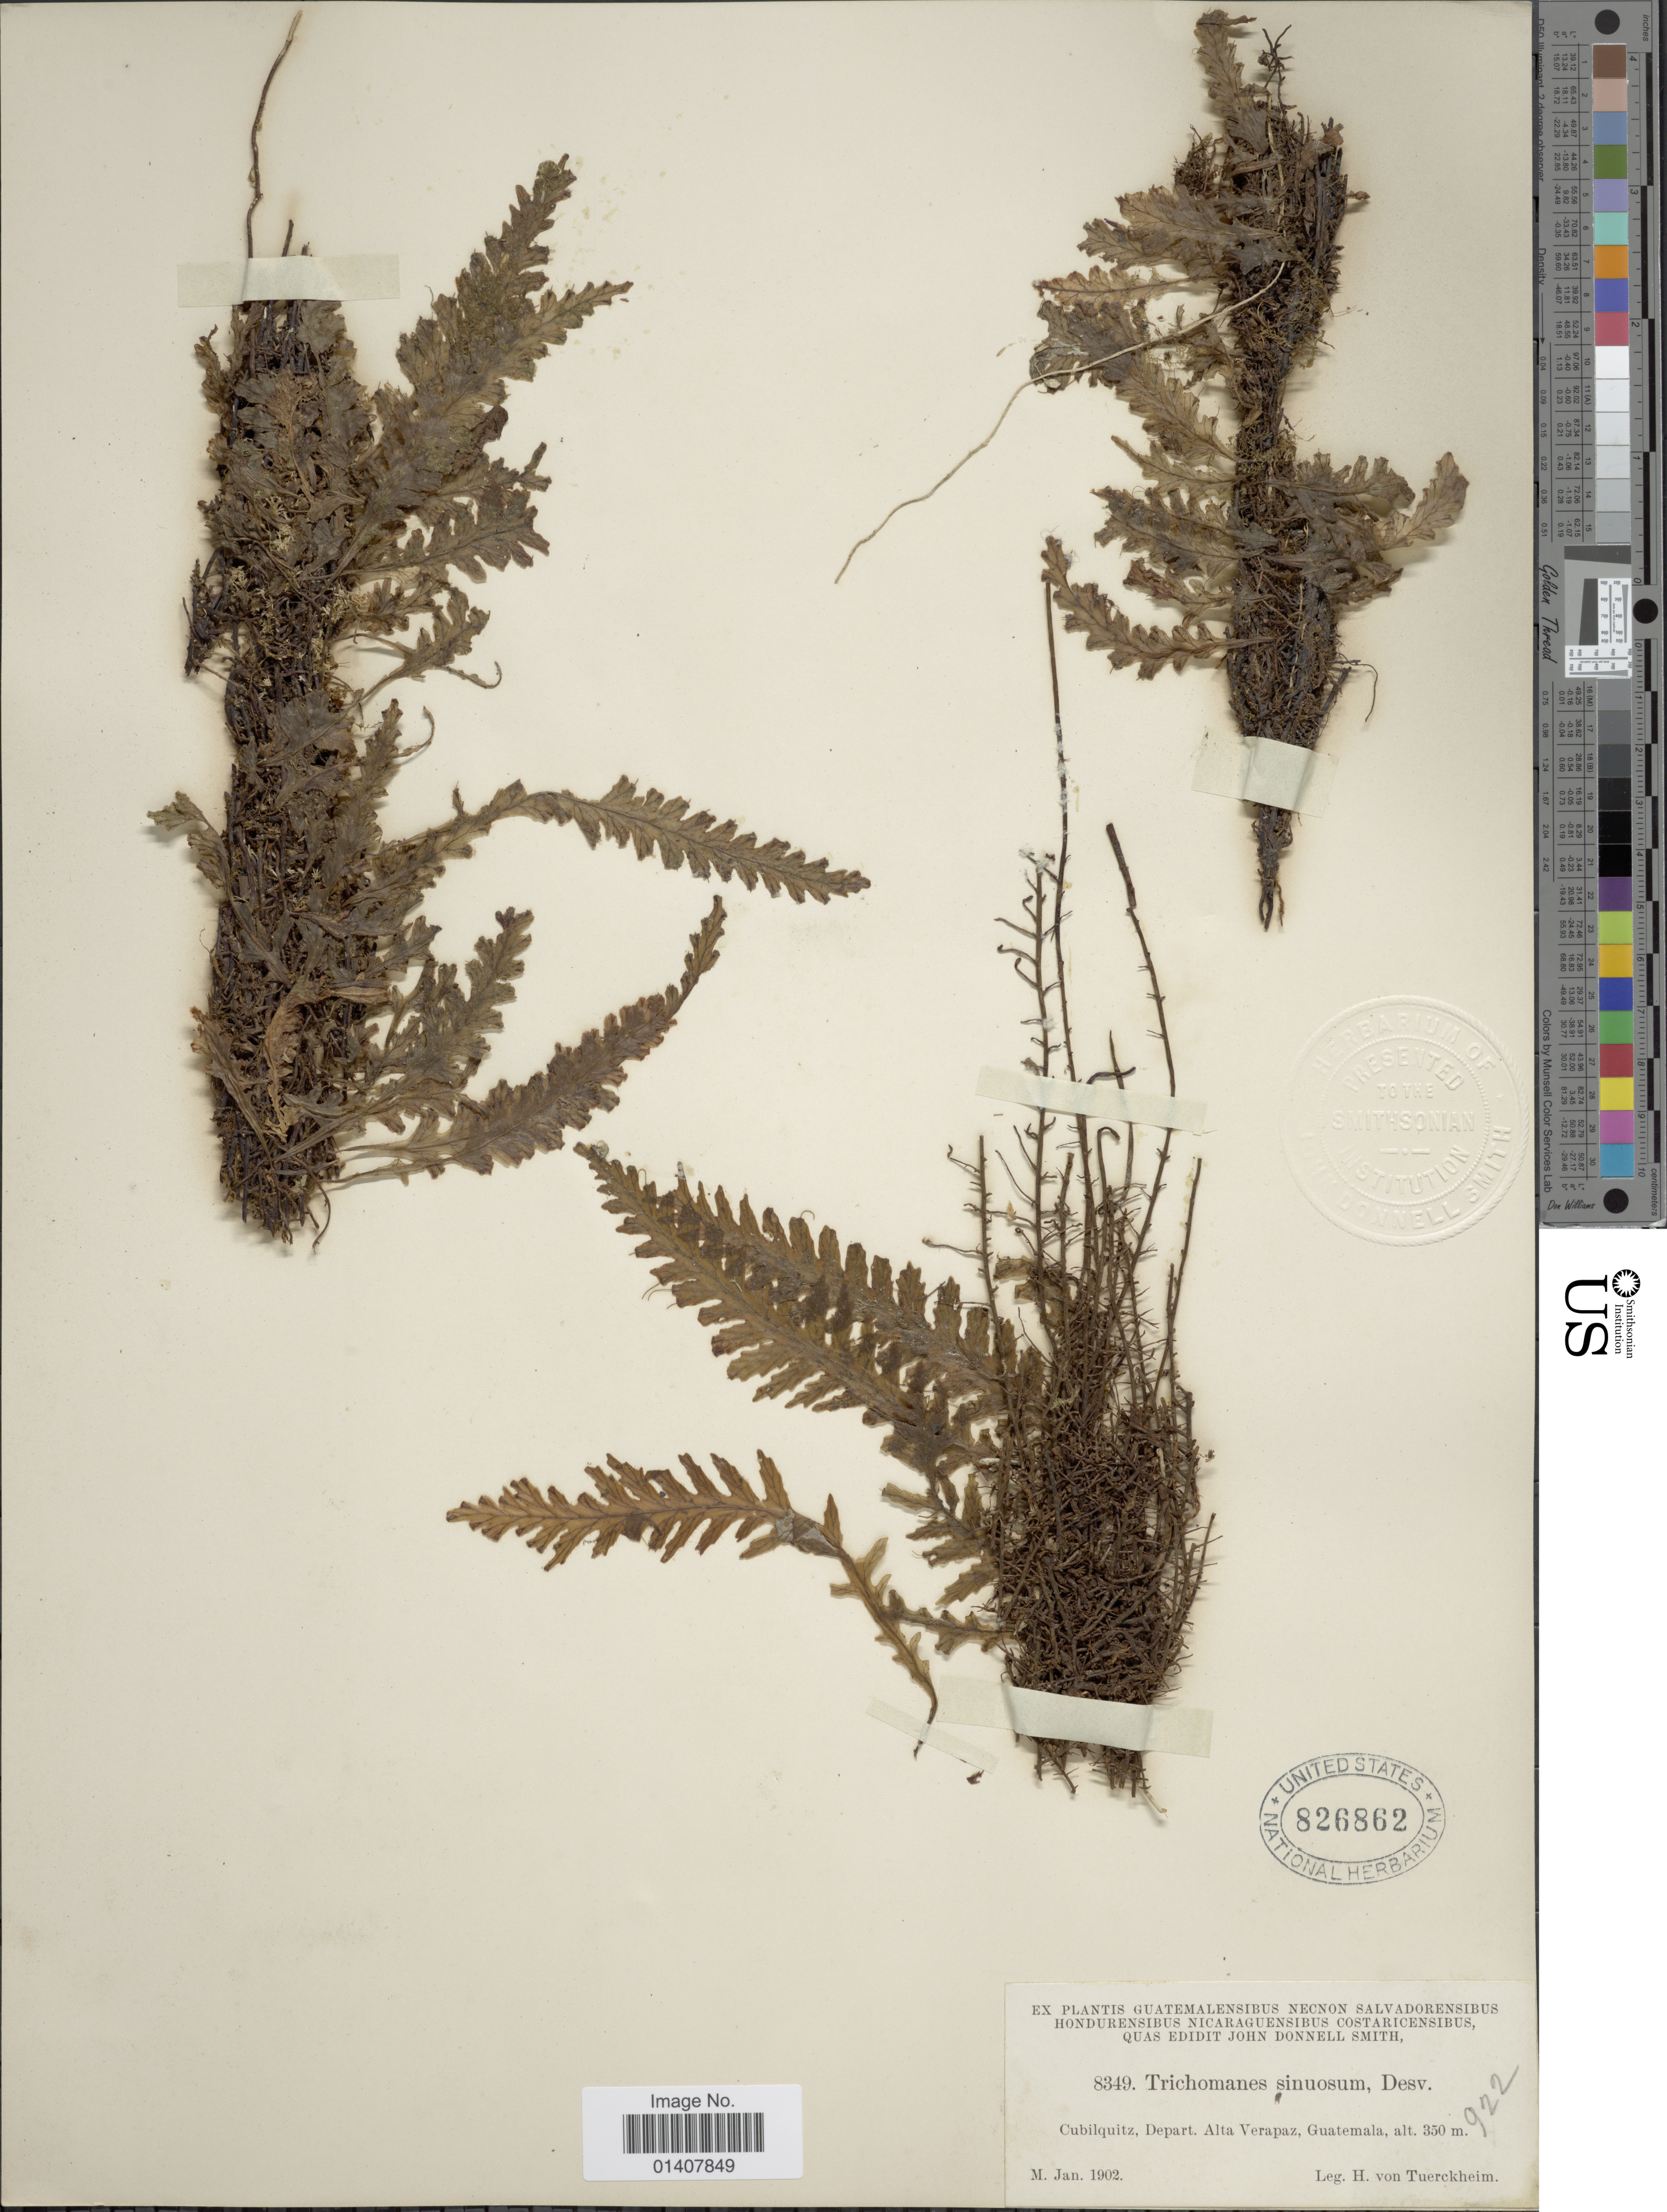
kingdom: Plantae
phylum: Tracheophyta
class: Polypodiopsida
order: Hymenophyllales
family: Hymenophyllaceae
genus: Trichomanes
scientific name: Trichomanes polypodioides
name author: L.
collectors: H. von Tuerckheim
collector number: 8349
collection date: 1902-01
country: Guatemala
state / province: Alta Verapaz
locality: Cubilquitz, Depart, Alta Verapaz, Guatemala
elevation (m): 350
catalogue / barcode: US 826862